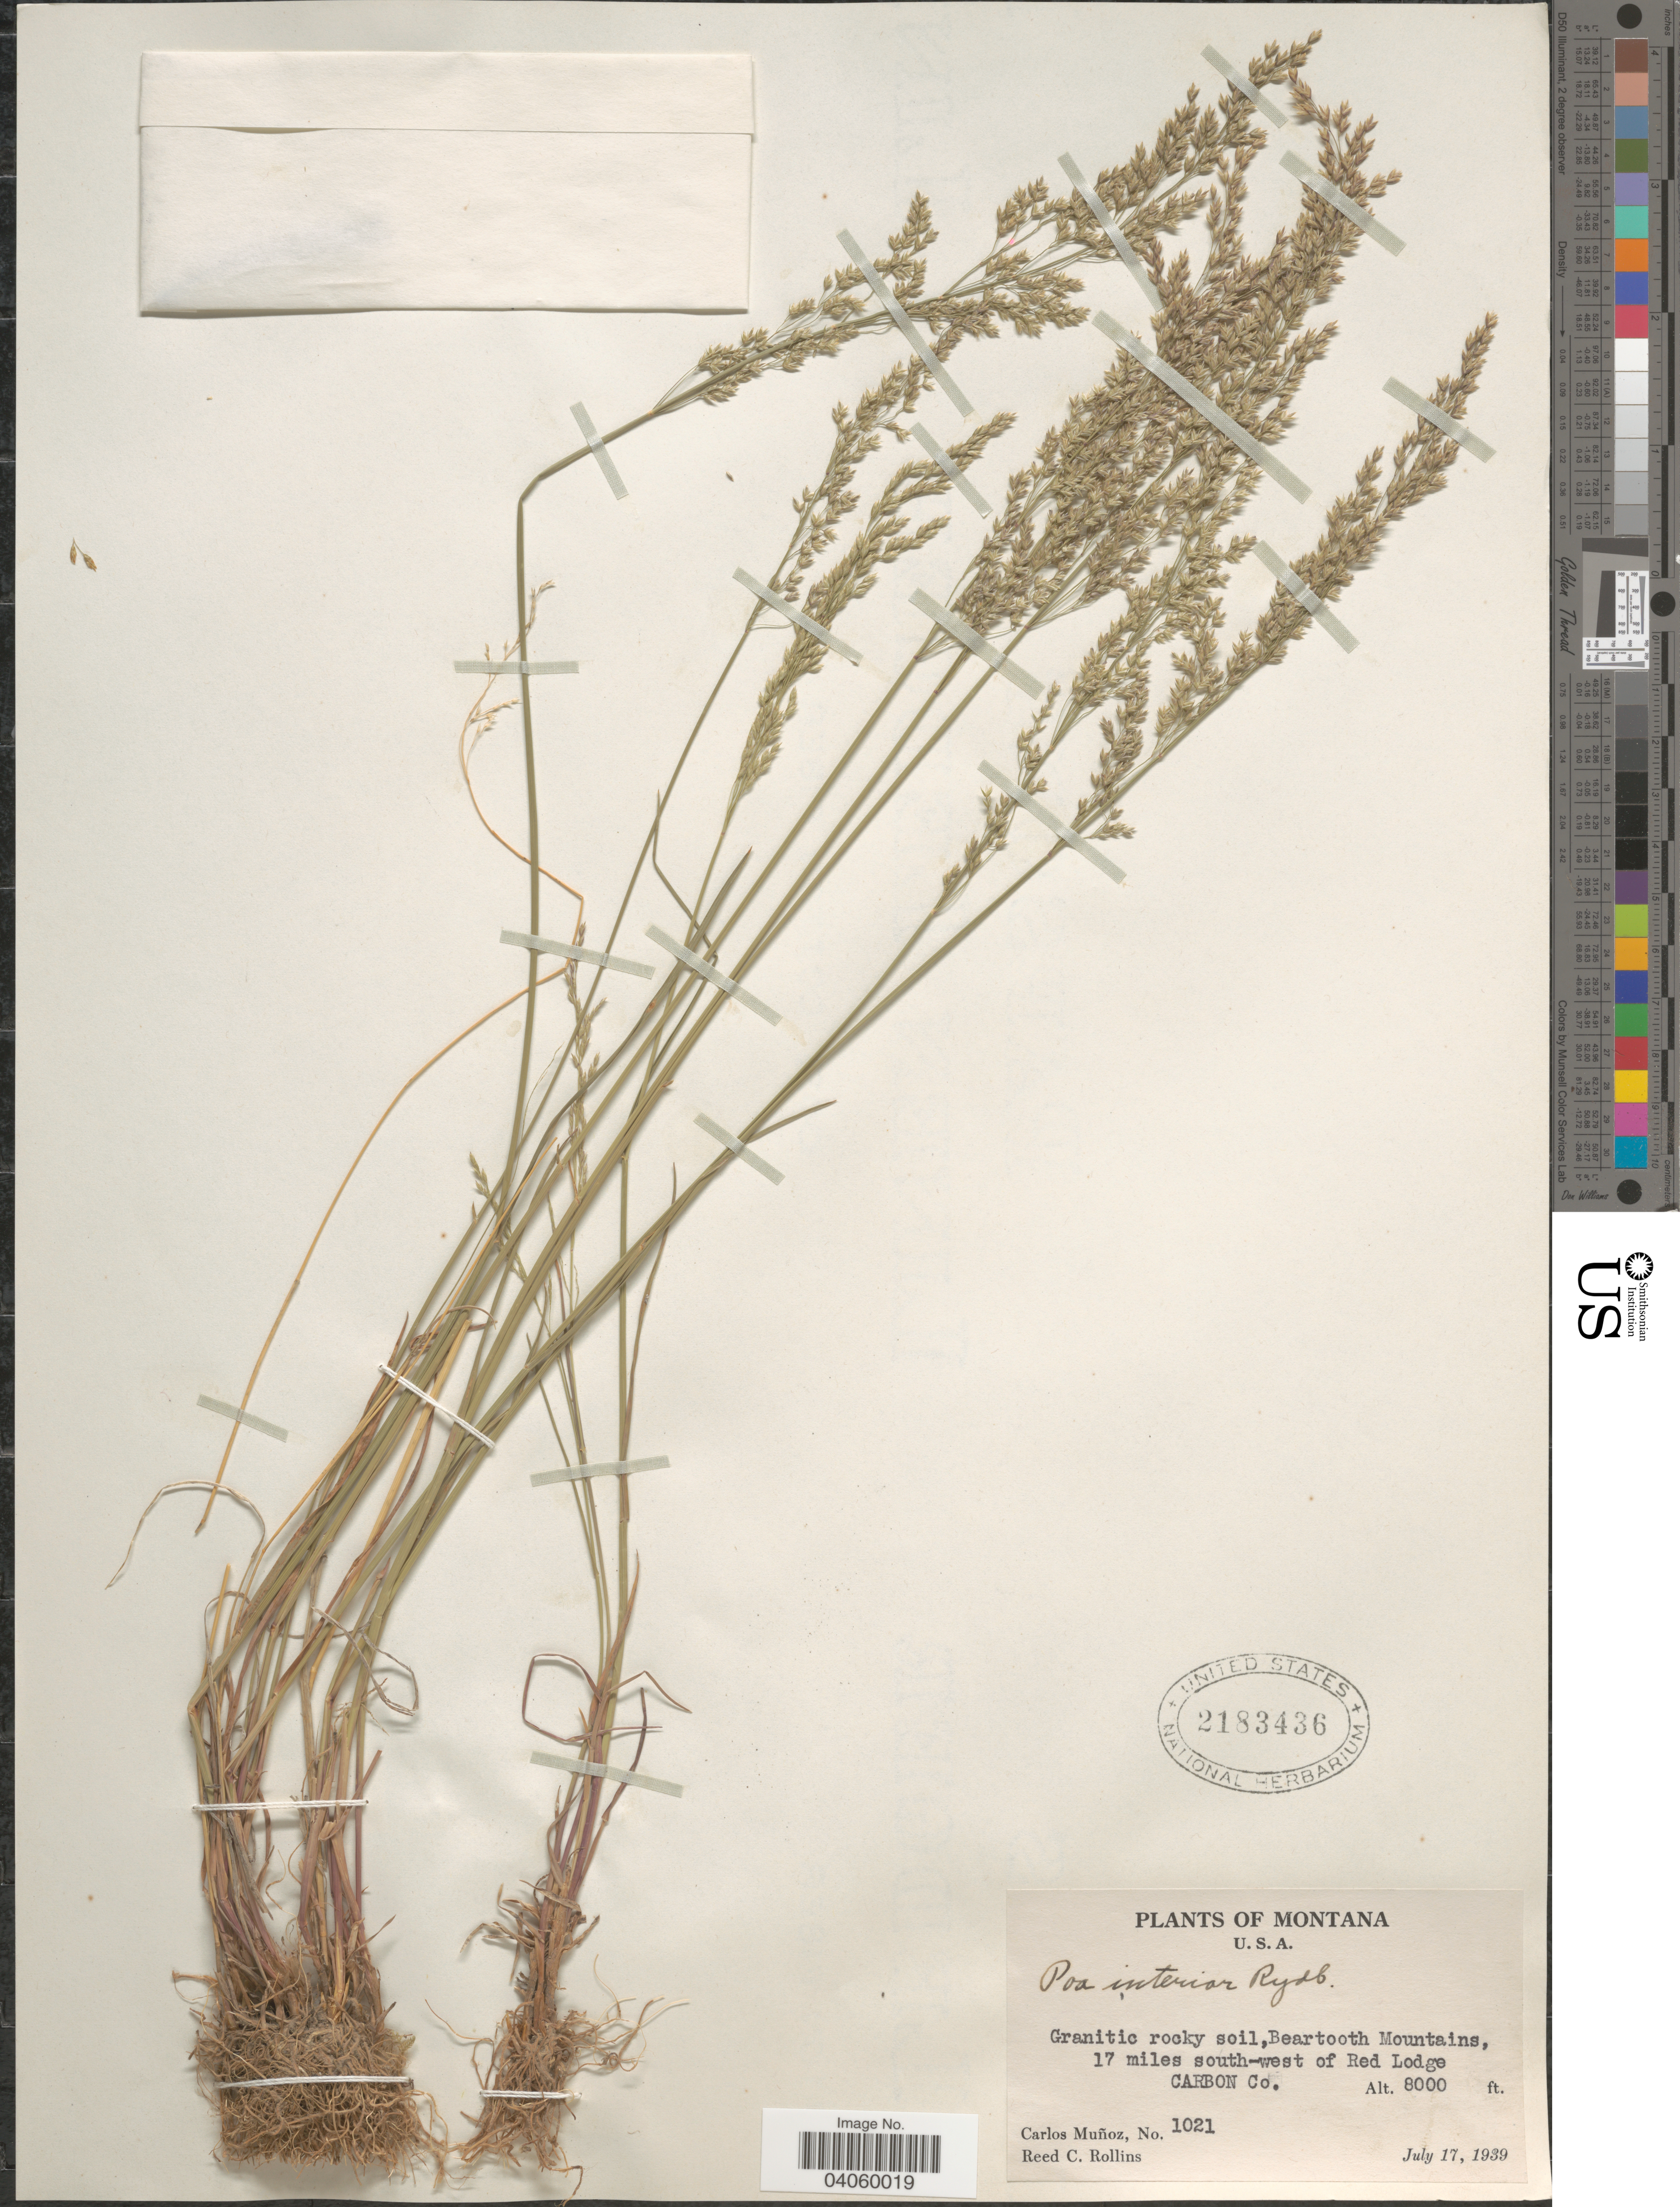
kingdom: Plantae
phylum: Tracheophyta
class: Liliopsida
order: Poales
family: Poaceae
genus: Poa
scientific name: Poa interior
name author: Rydb.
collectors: C. Muñoz & R. C. Rollins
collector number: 1021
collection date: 1939-07-17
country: United States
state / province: Montana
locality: Beartooth Mountains, 17 miles south-west of Red Lodge. Carbon Co.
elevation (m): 2438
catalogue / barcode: US 2183436